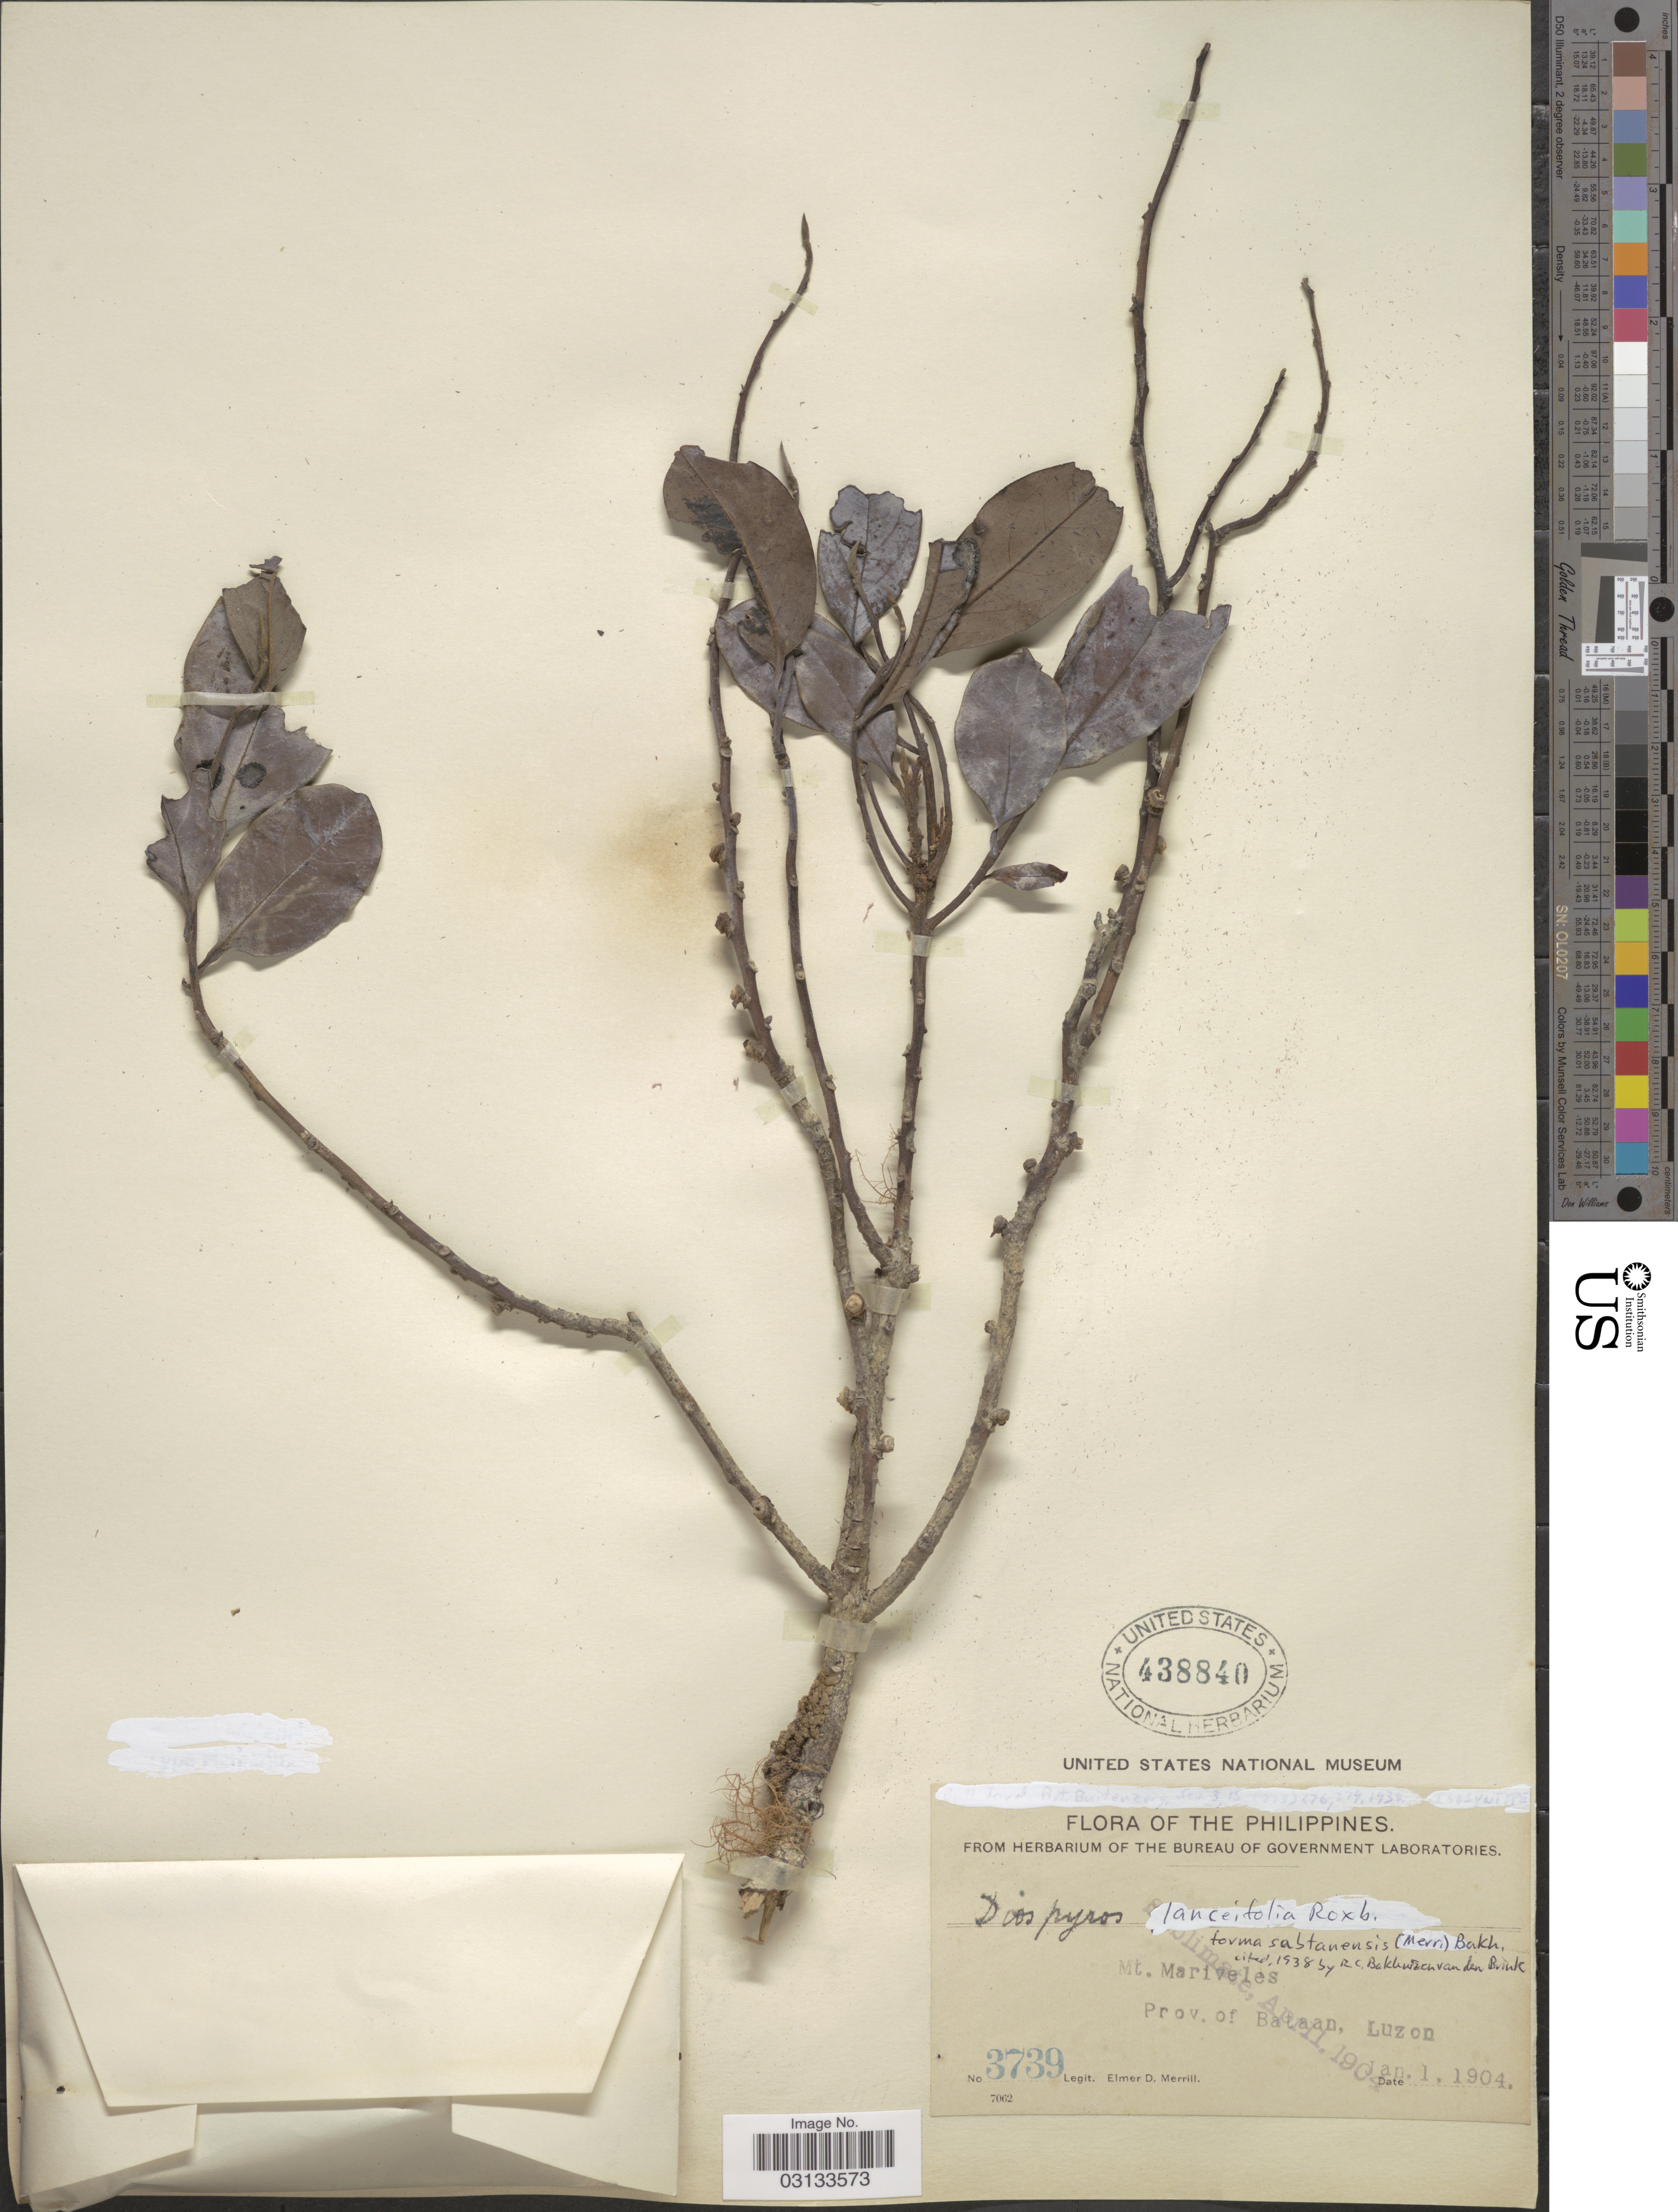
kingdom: Plantae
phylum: Tracheophyta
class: Magnoliopsida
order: Ericales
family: Ebenaceae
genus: Diospyros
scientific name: Diospyros lanceifolia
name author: Roxb.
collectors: E. D. Merrill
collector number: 3739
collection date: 1904-01-01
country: Philippines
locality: Mt. Mariveles, Prov. of Bataan, Luzon.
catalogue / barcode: US 438840